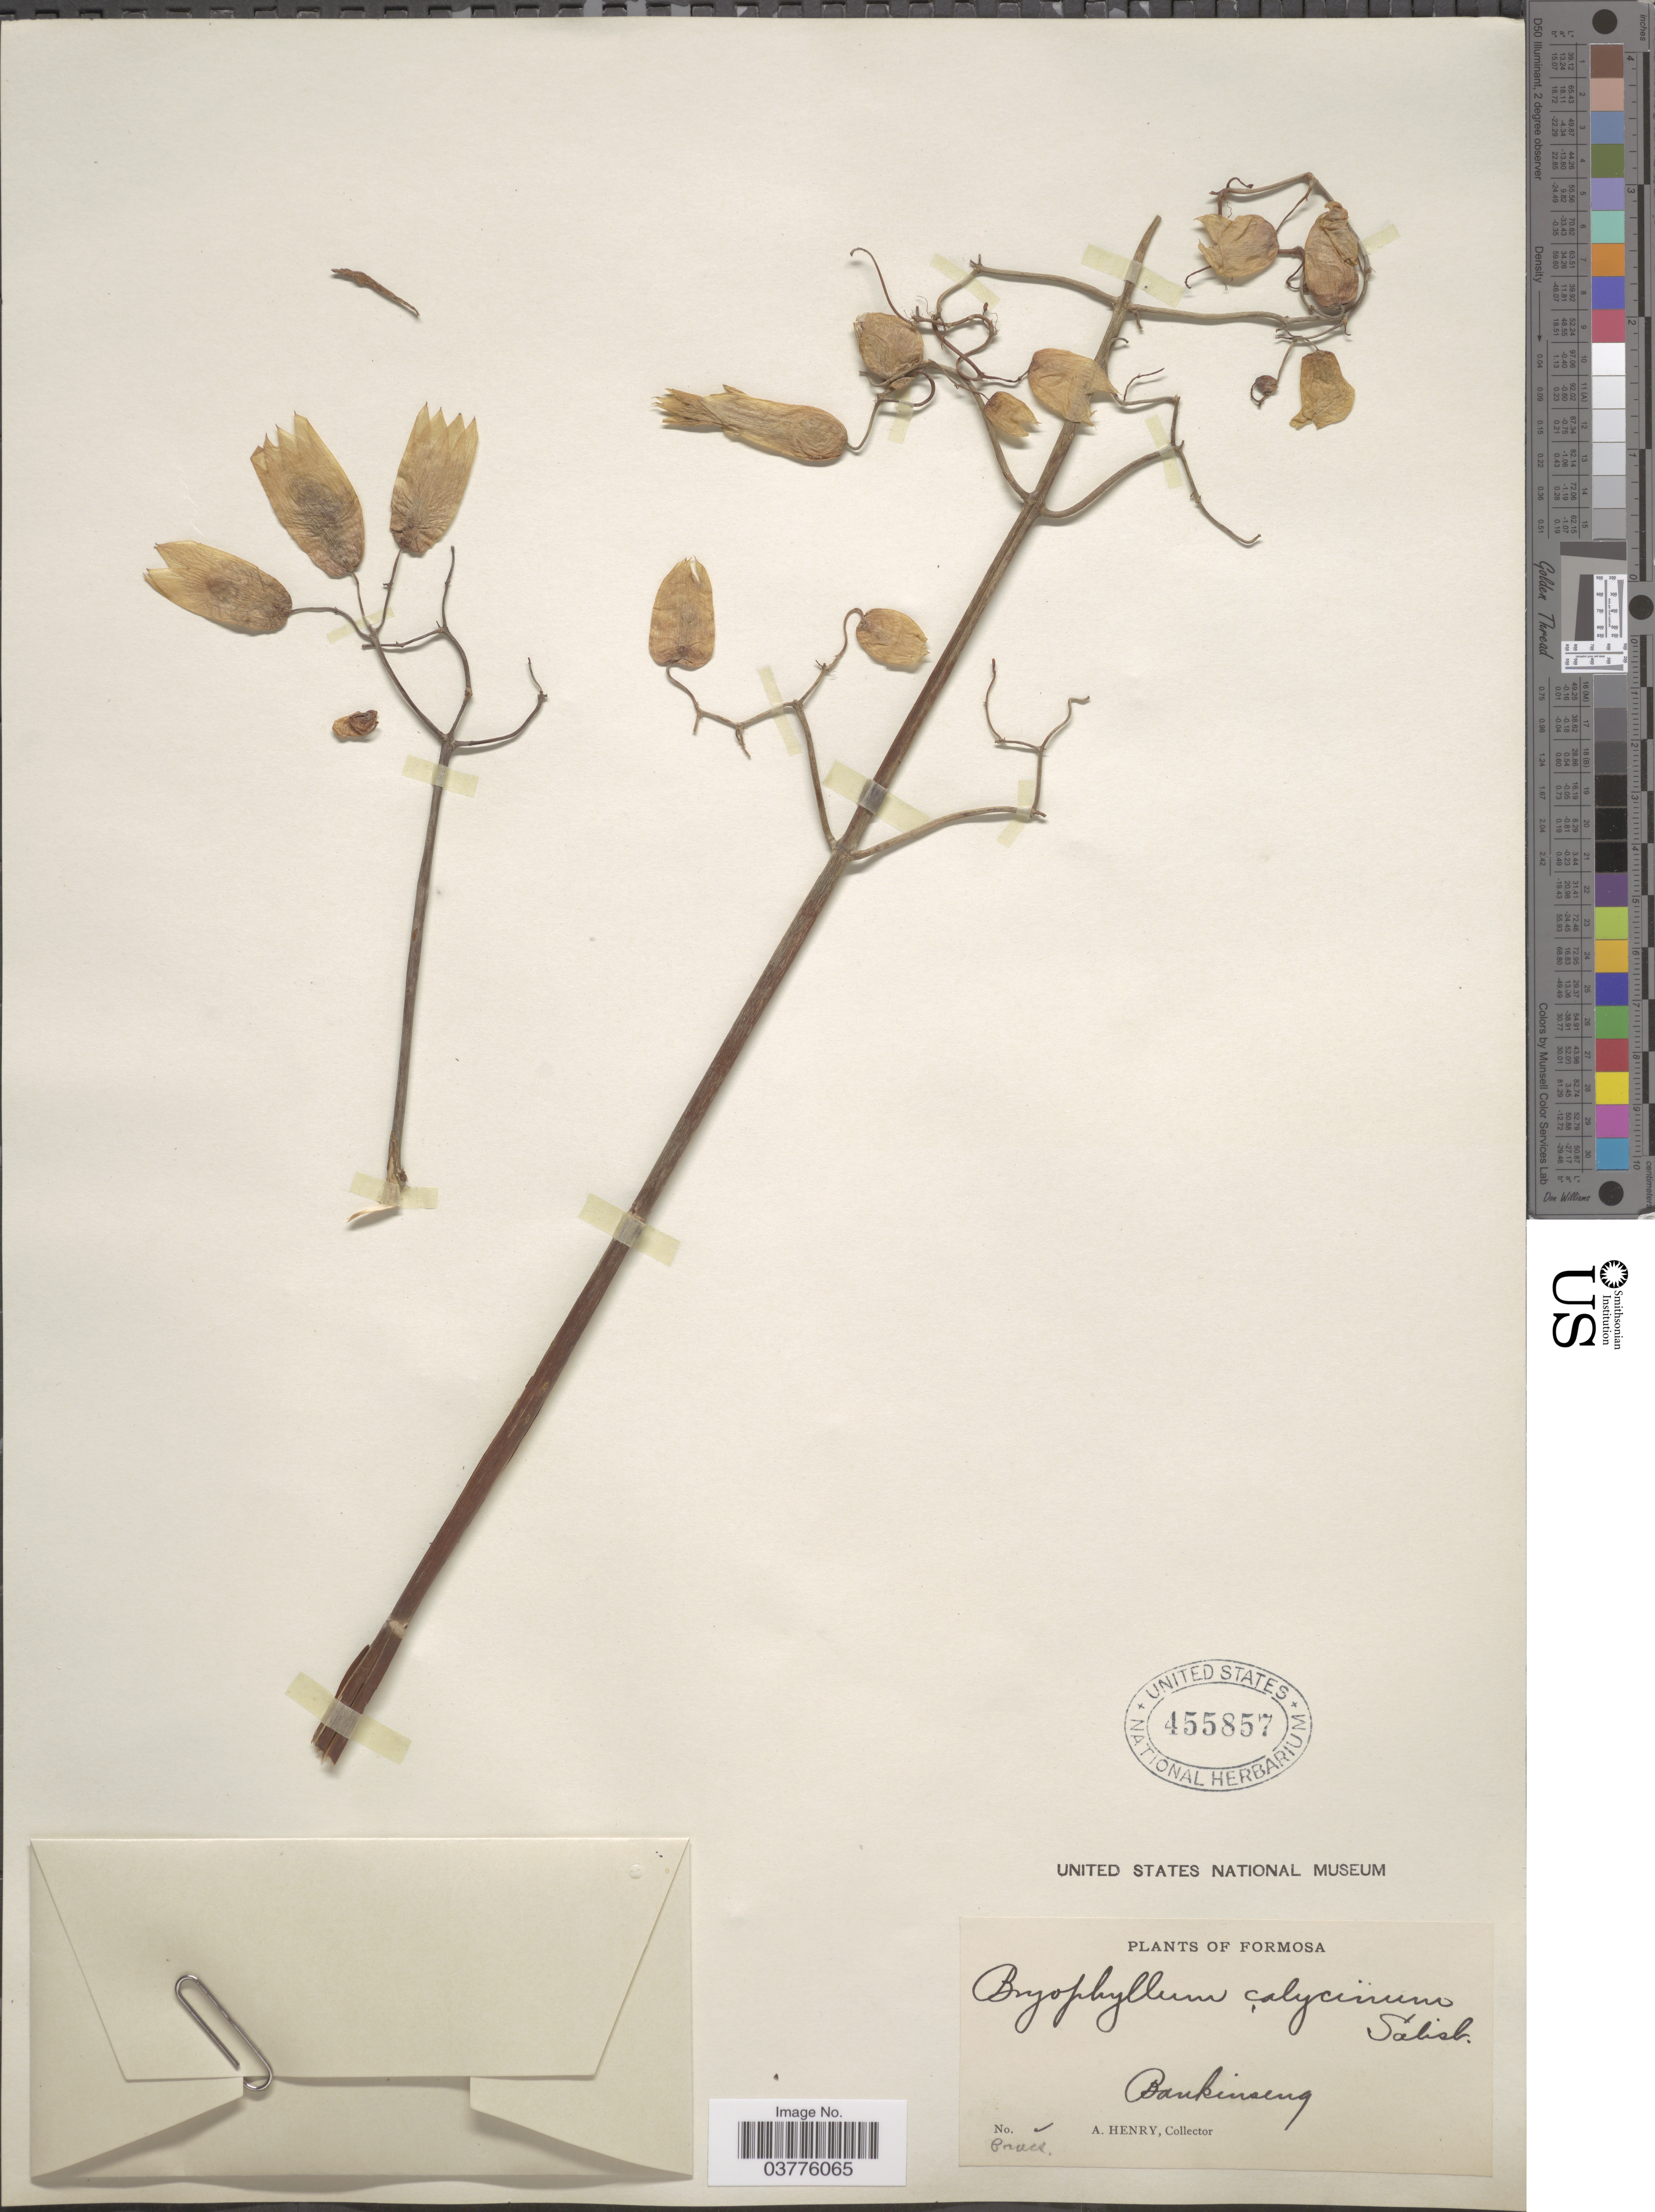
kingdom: Plantae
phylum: Tracheophyta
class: Magnoliopsida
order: Saxifragales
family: Crassulaceae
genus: Kalanchoe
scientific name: Kalanchoe pinnata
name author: (Lam.) Pers.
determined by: Strong, Mark T., (BOT), Smithsonian Institution - National Museum of Natural History (UNITED STATES)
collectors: A. Henry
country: Taiwan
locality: Formosa. Bankinseng.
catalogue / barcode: US 455857